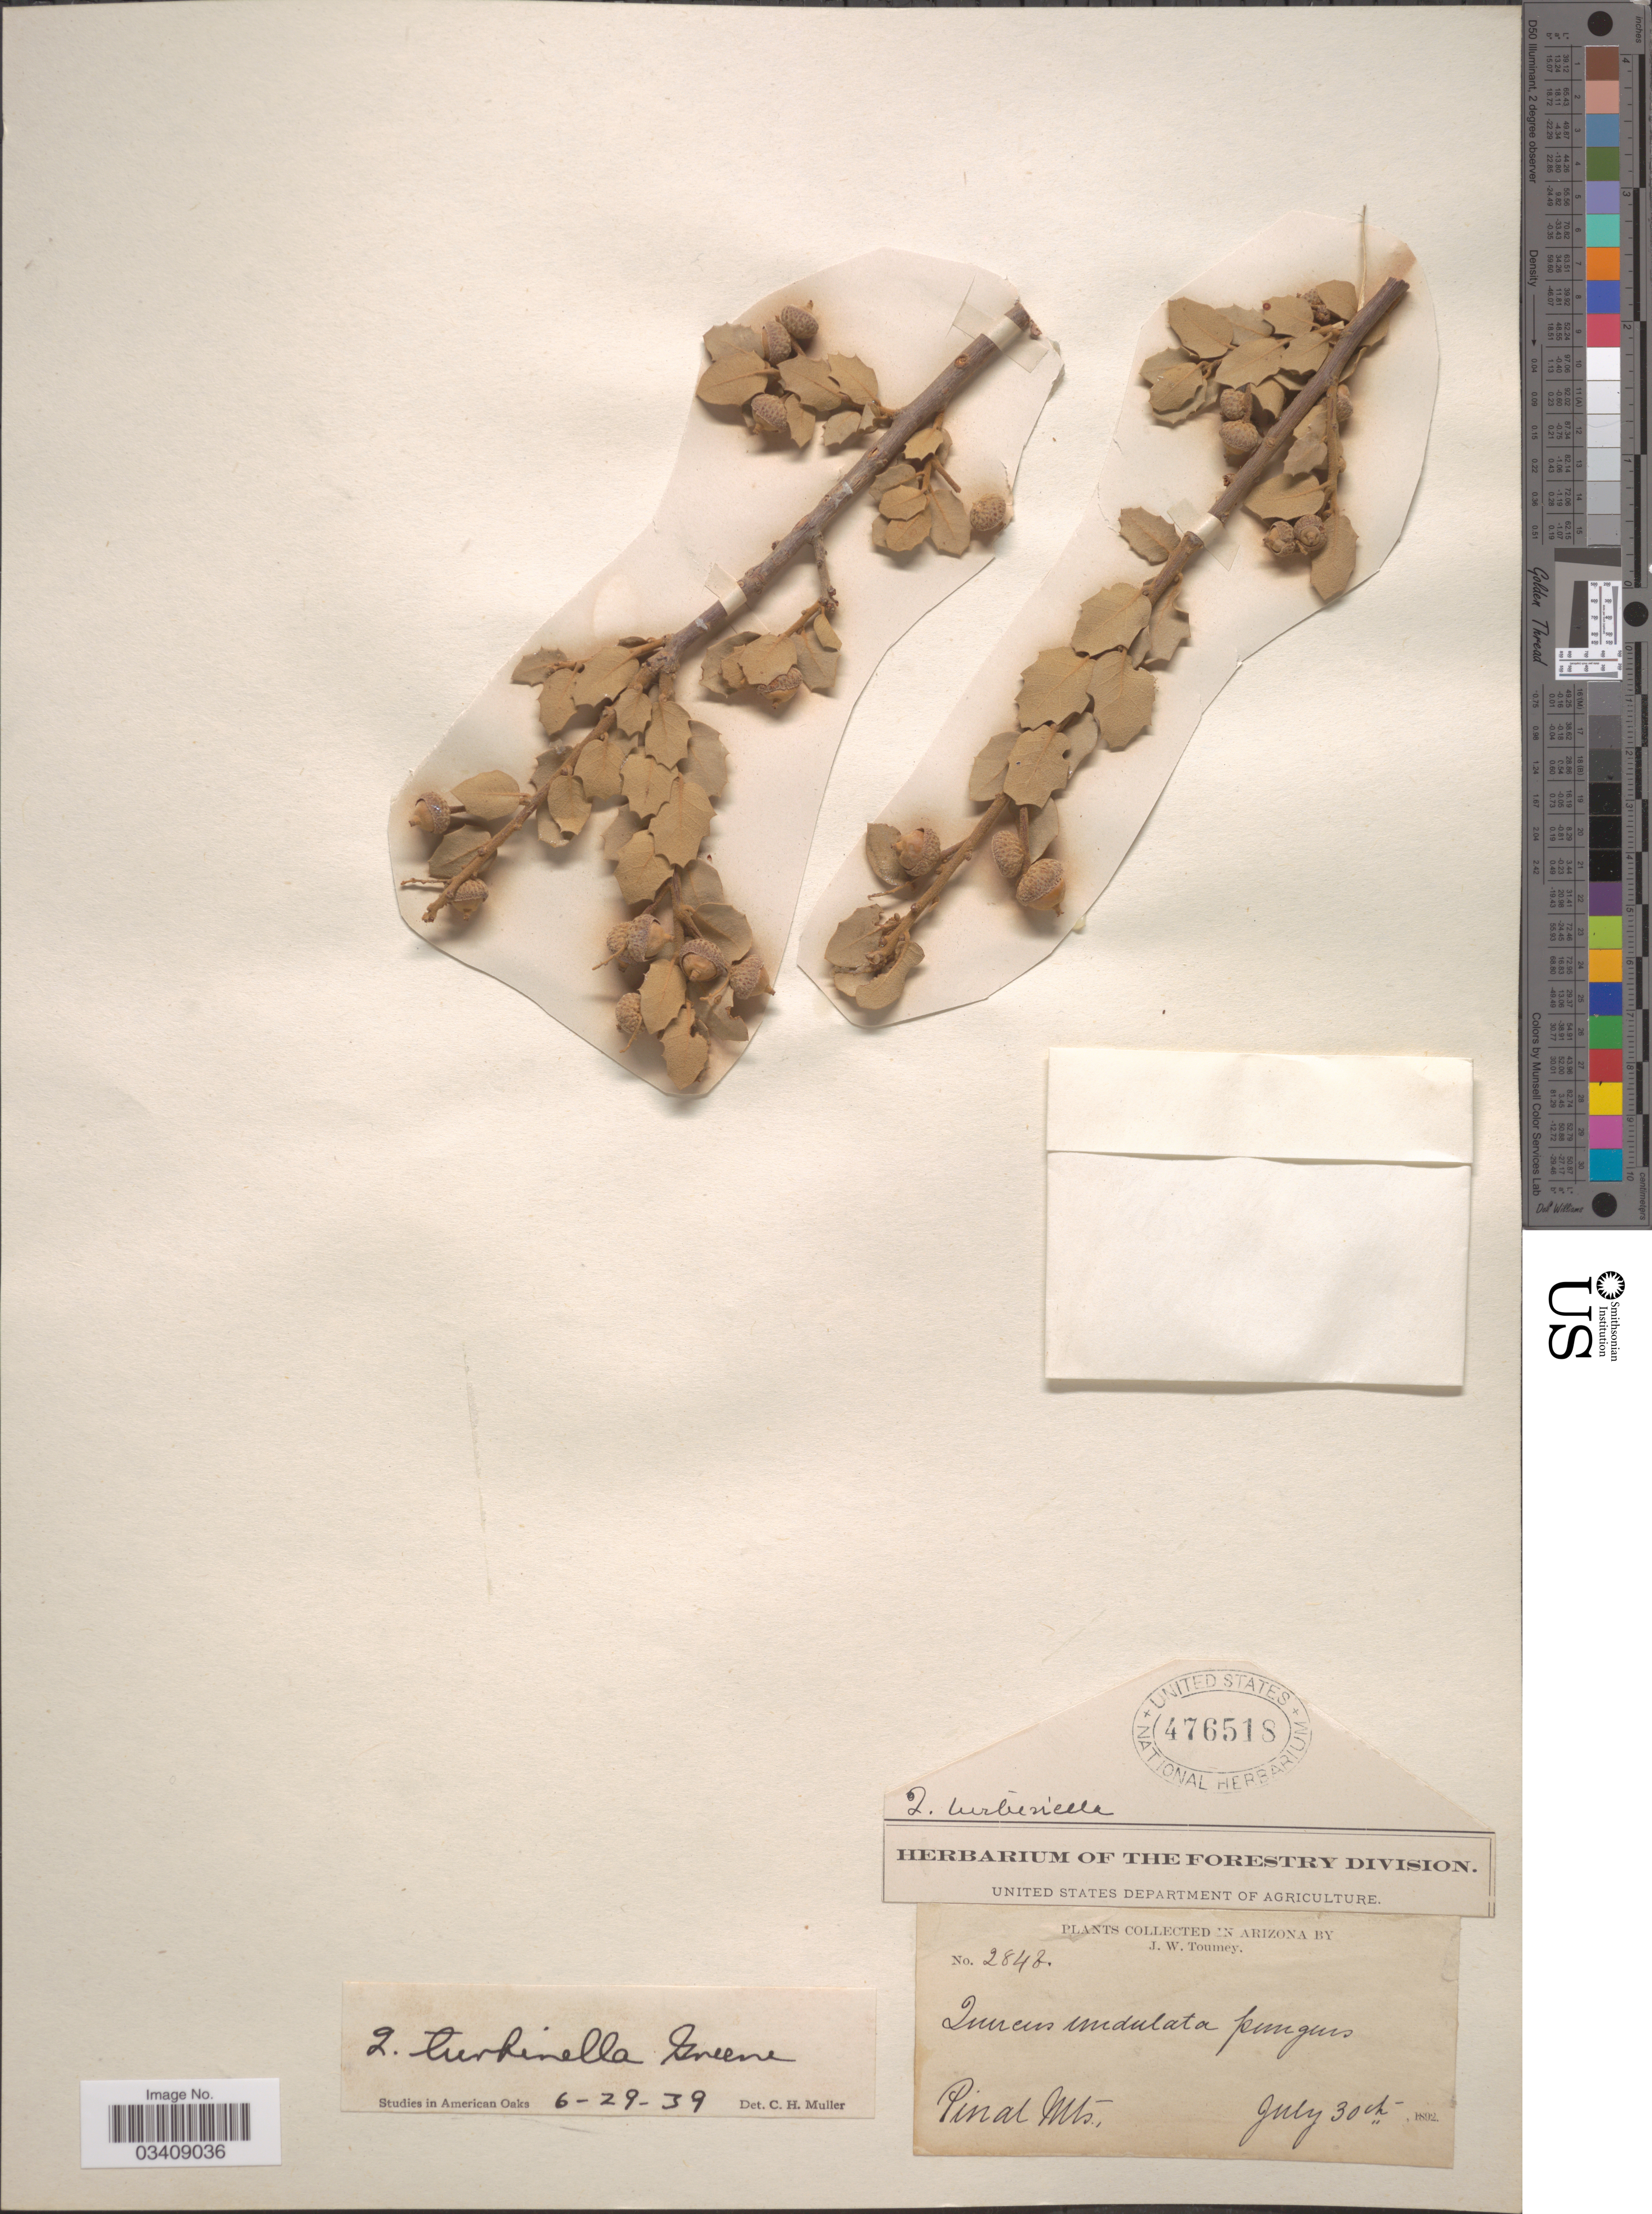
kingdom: Plantae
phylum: Tracheophyta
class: Magnoliopsida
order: Fagales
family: Fagaceae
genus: Quercus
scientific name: Quercus turbinella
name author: Greene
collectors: J. W. Toumey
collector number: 284 b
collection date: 1892-07-30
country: United States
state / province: Arizona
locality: Pinal Mts.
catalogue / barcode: US 476518